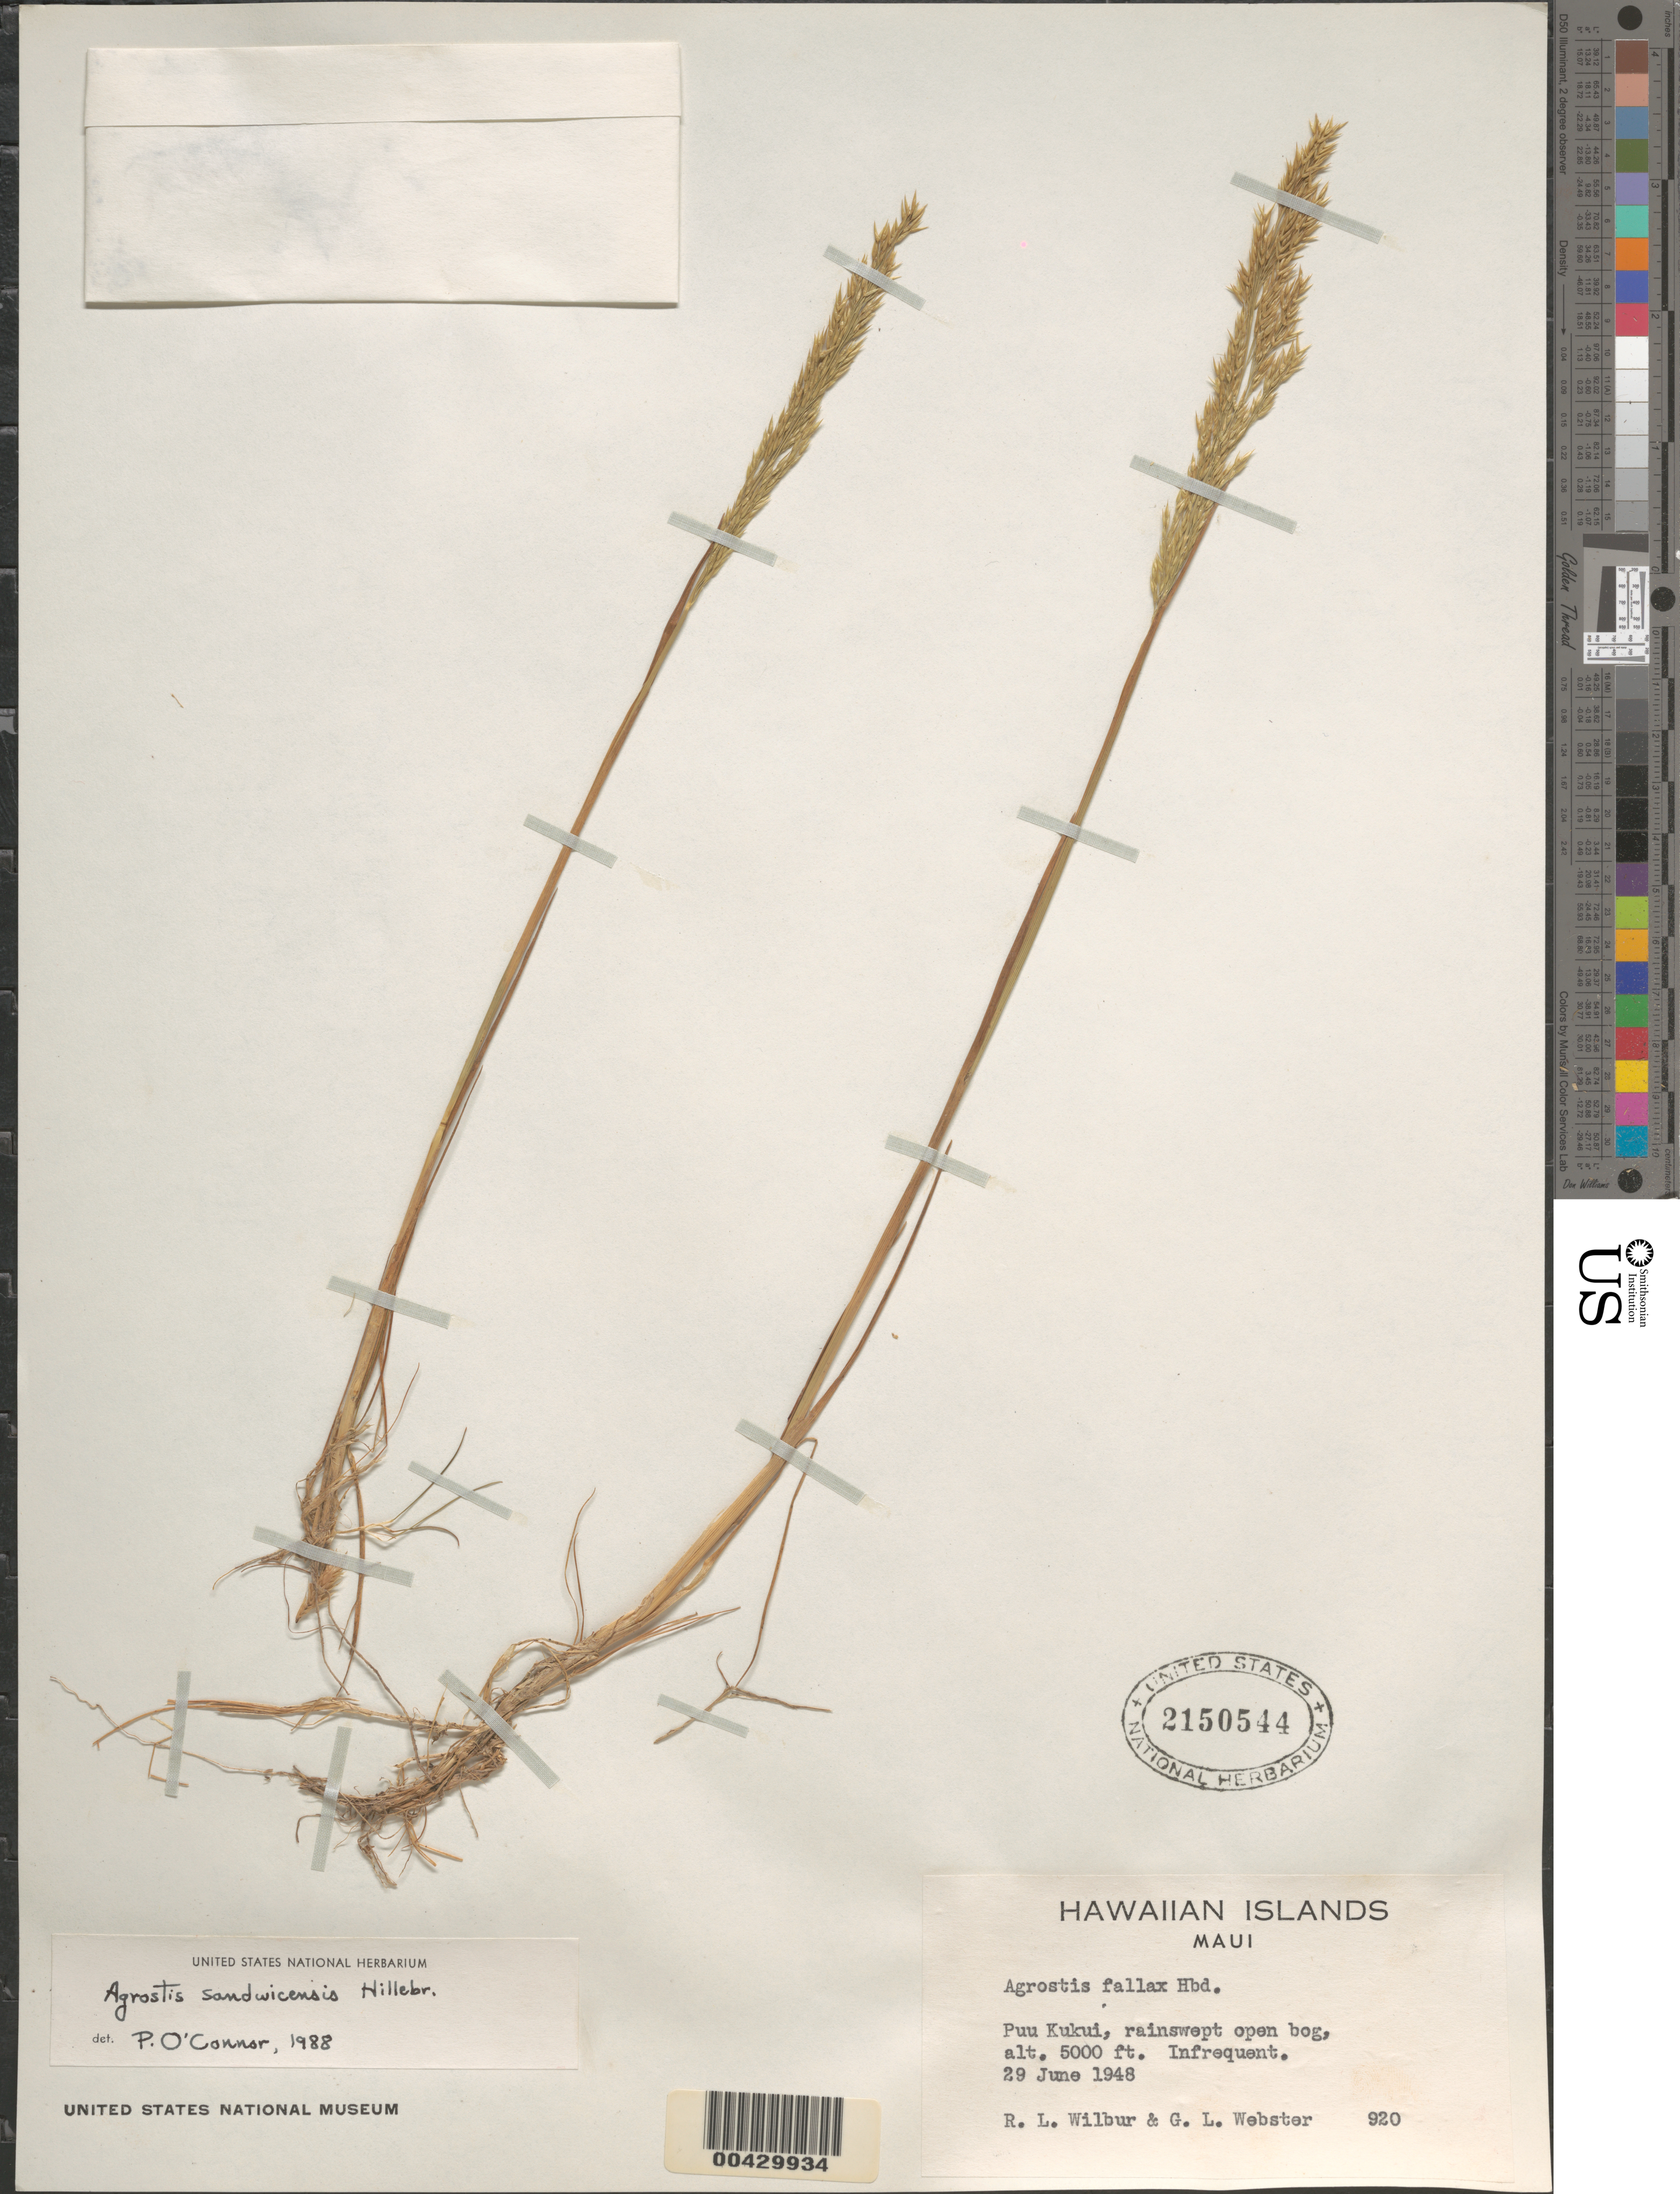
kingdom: Plantae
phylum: Tracheophyta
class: Liliopsida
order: Poales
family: Poaceae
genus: Agrostis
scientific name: Agrostis sandwicensis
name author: Hillebr.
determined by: O'Connor, P.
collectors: R. L. Wilbur & G. L. Webster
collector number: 920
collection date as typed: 29 Jun 1948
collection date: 1948-06-29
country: United States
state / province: Hawaii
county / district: Maui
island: Maui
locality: Puu Kukui, rainswept open bog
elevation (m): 1524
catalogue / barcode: US 2150544